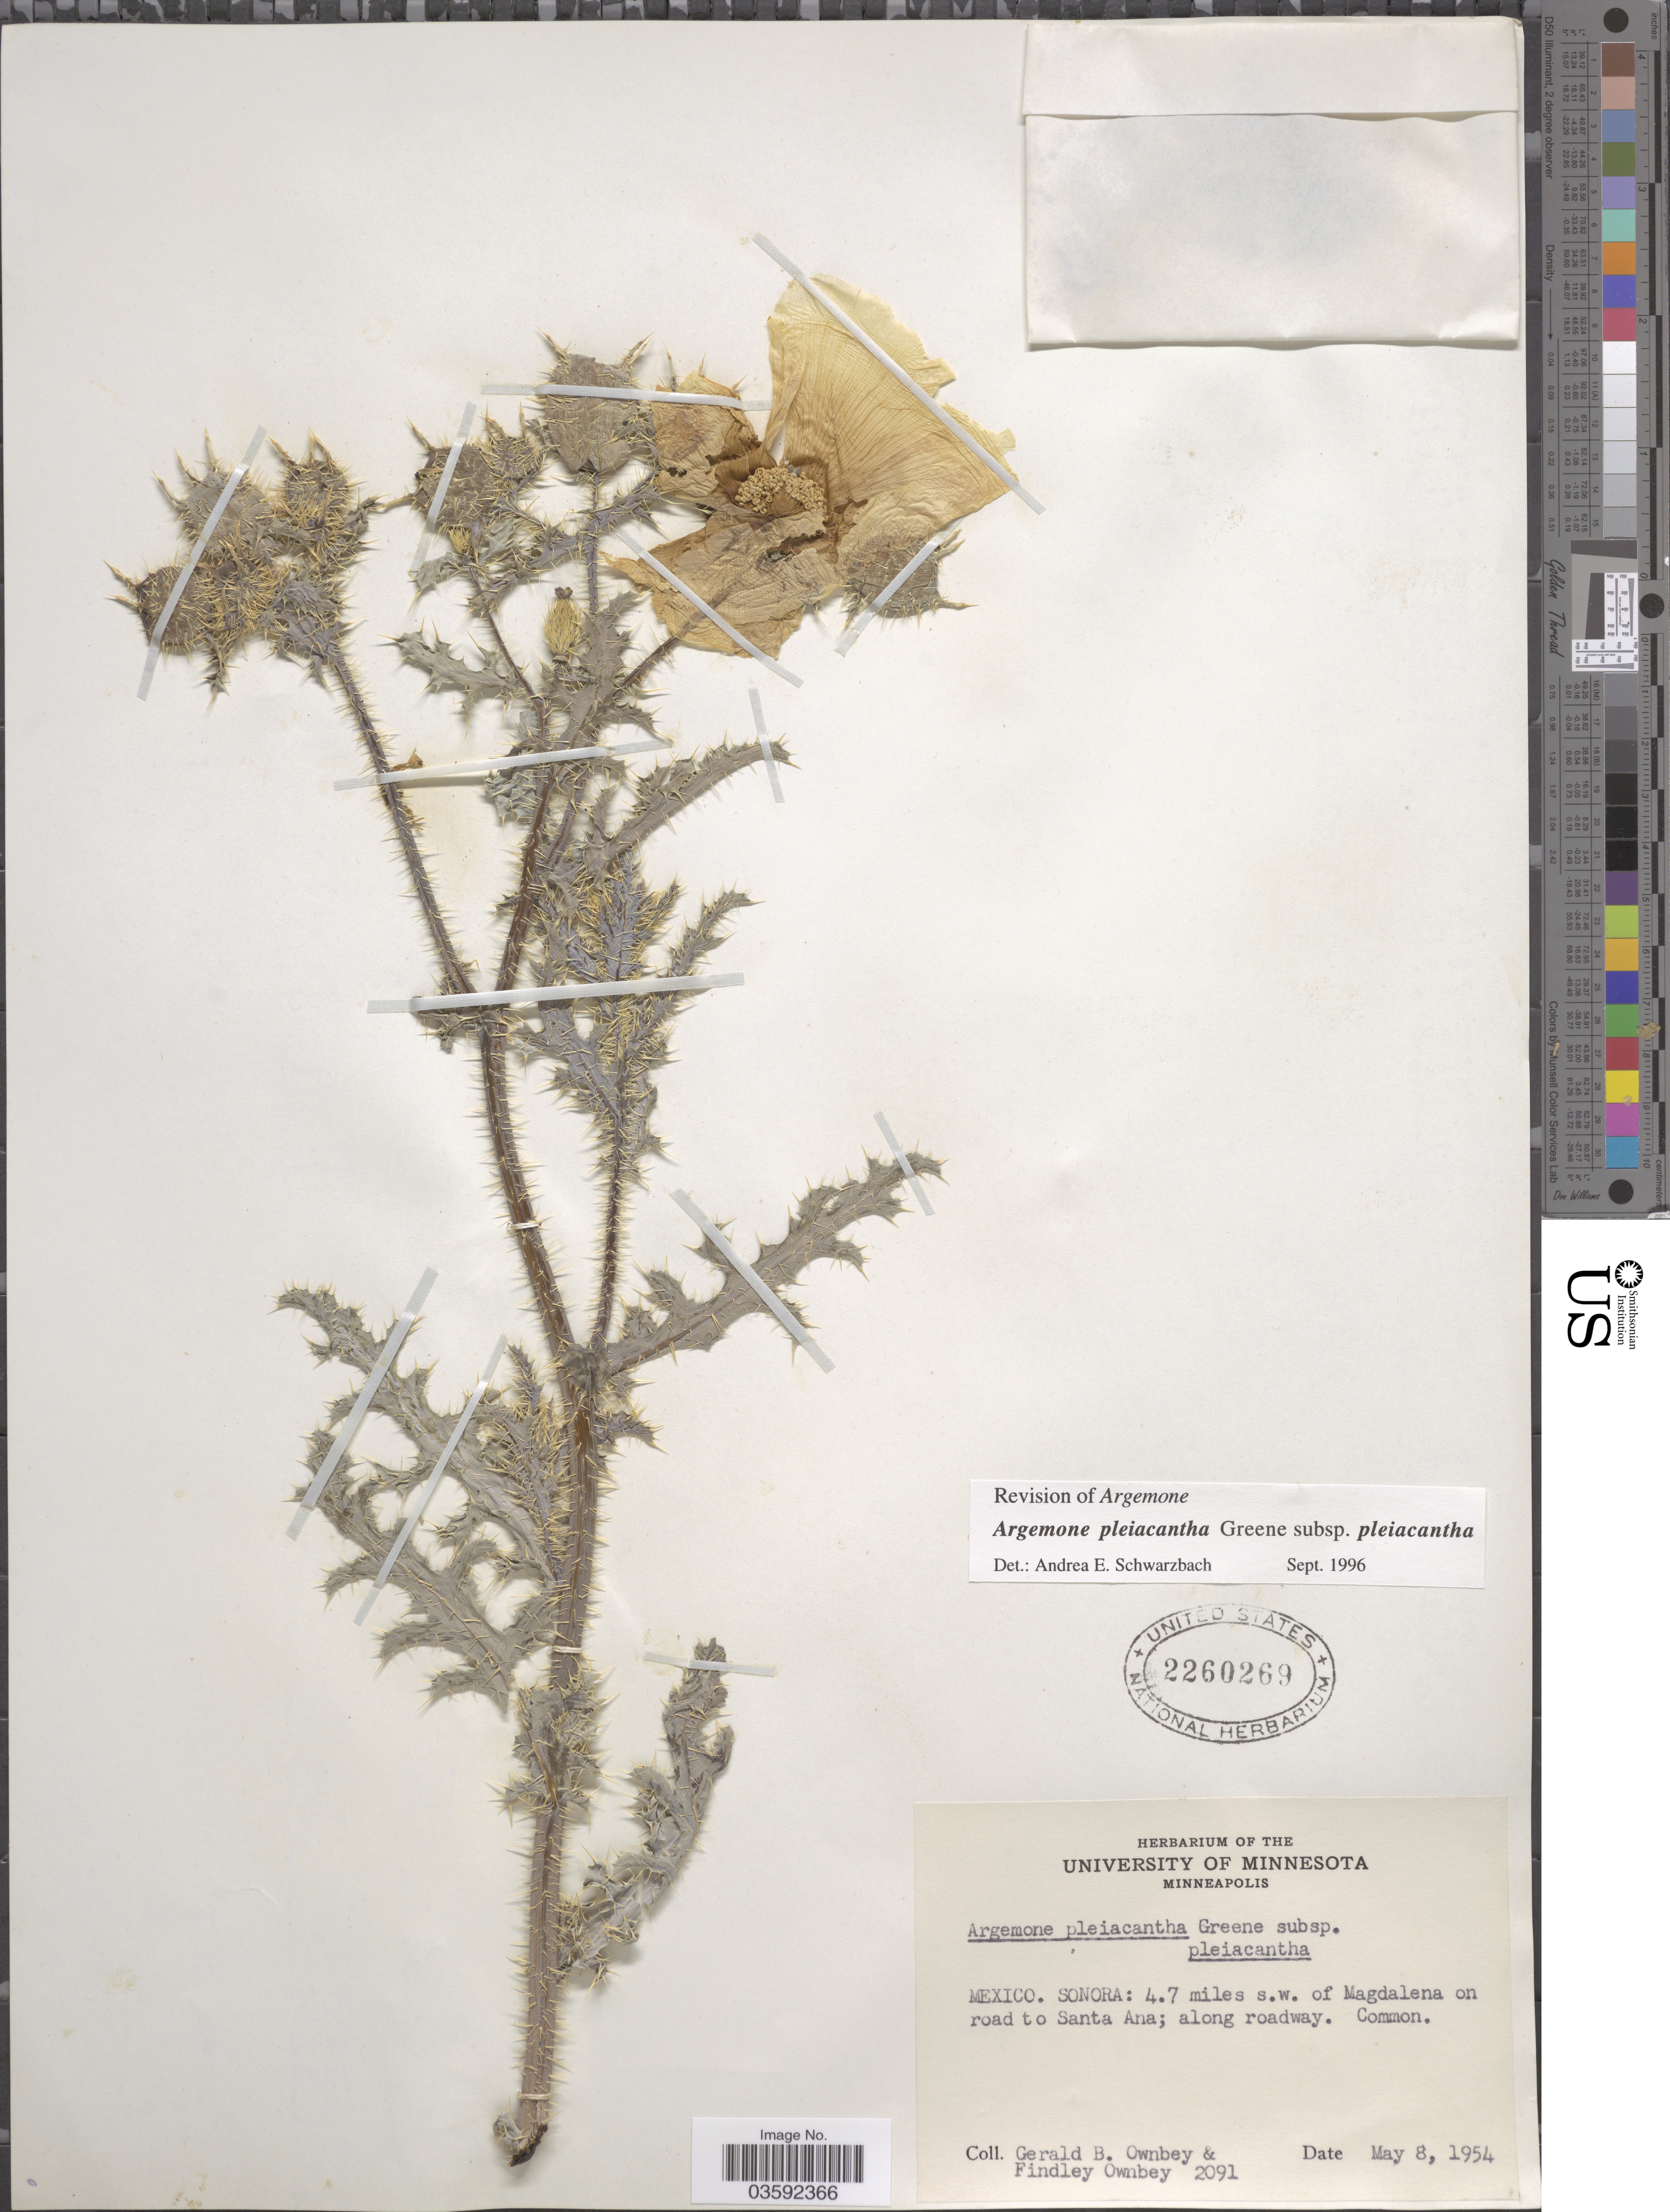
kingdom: Plantae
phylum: Tracheophyta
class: Magnoliopsida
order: Ranunculales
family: Papaveraceae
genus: Argemone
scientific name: Argemone pleiacantha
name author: Greene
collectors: G. B. Ownbey & F. Ownbey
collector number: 2091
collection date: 1954-05-08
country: Mexico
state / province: Sonora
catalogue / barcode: US 2260269